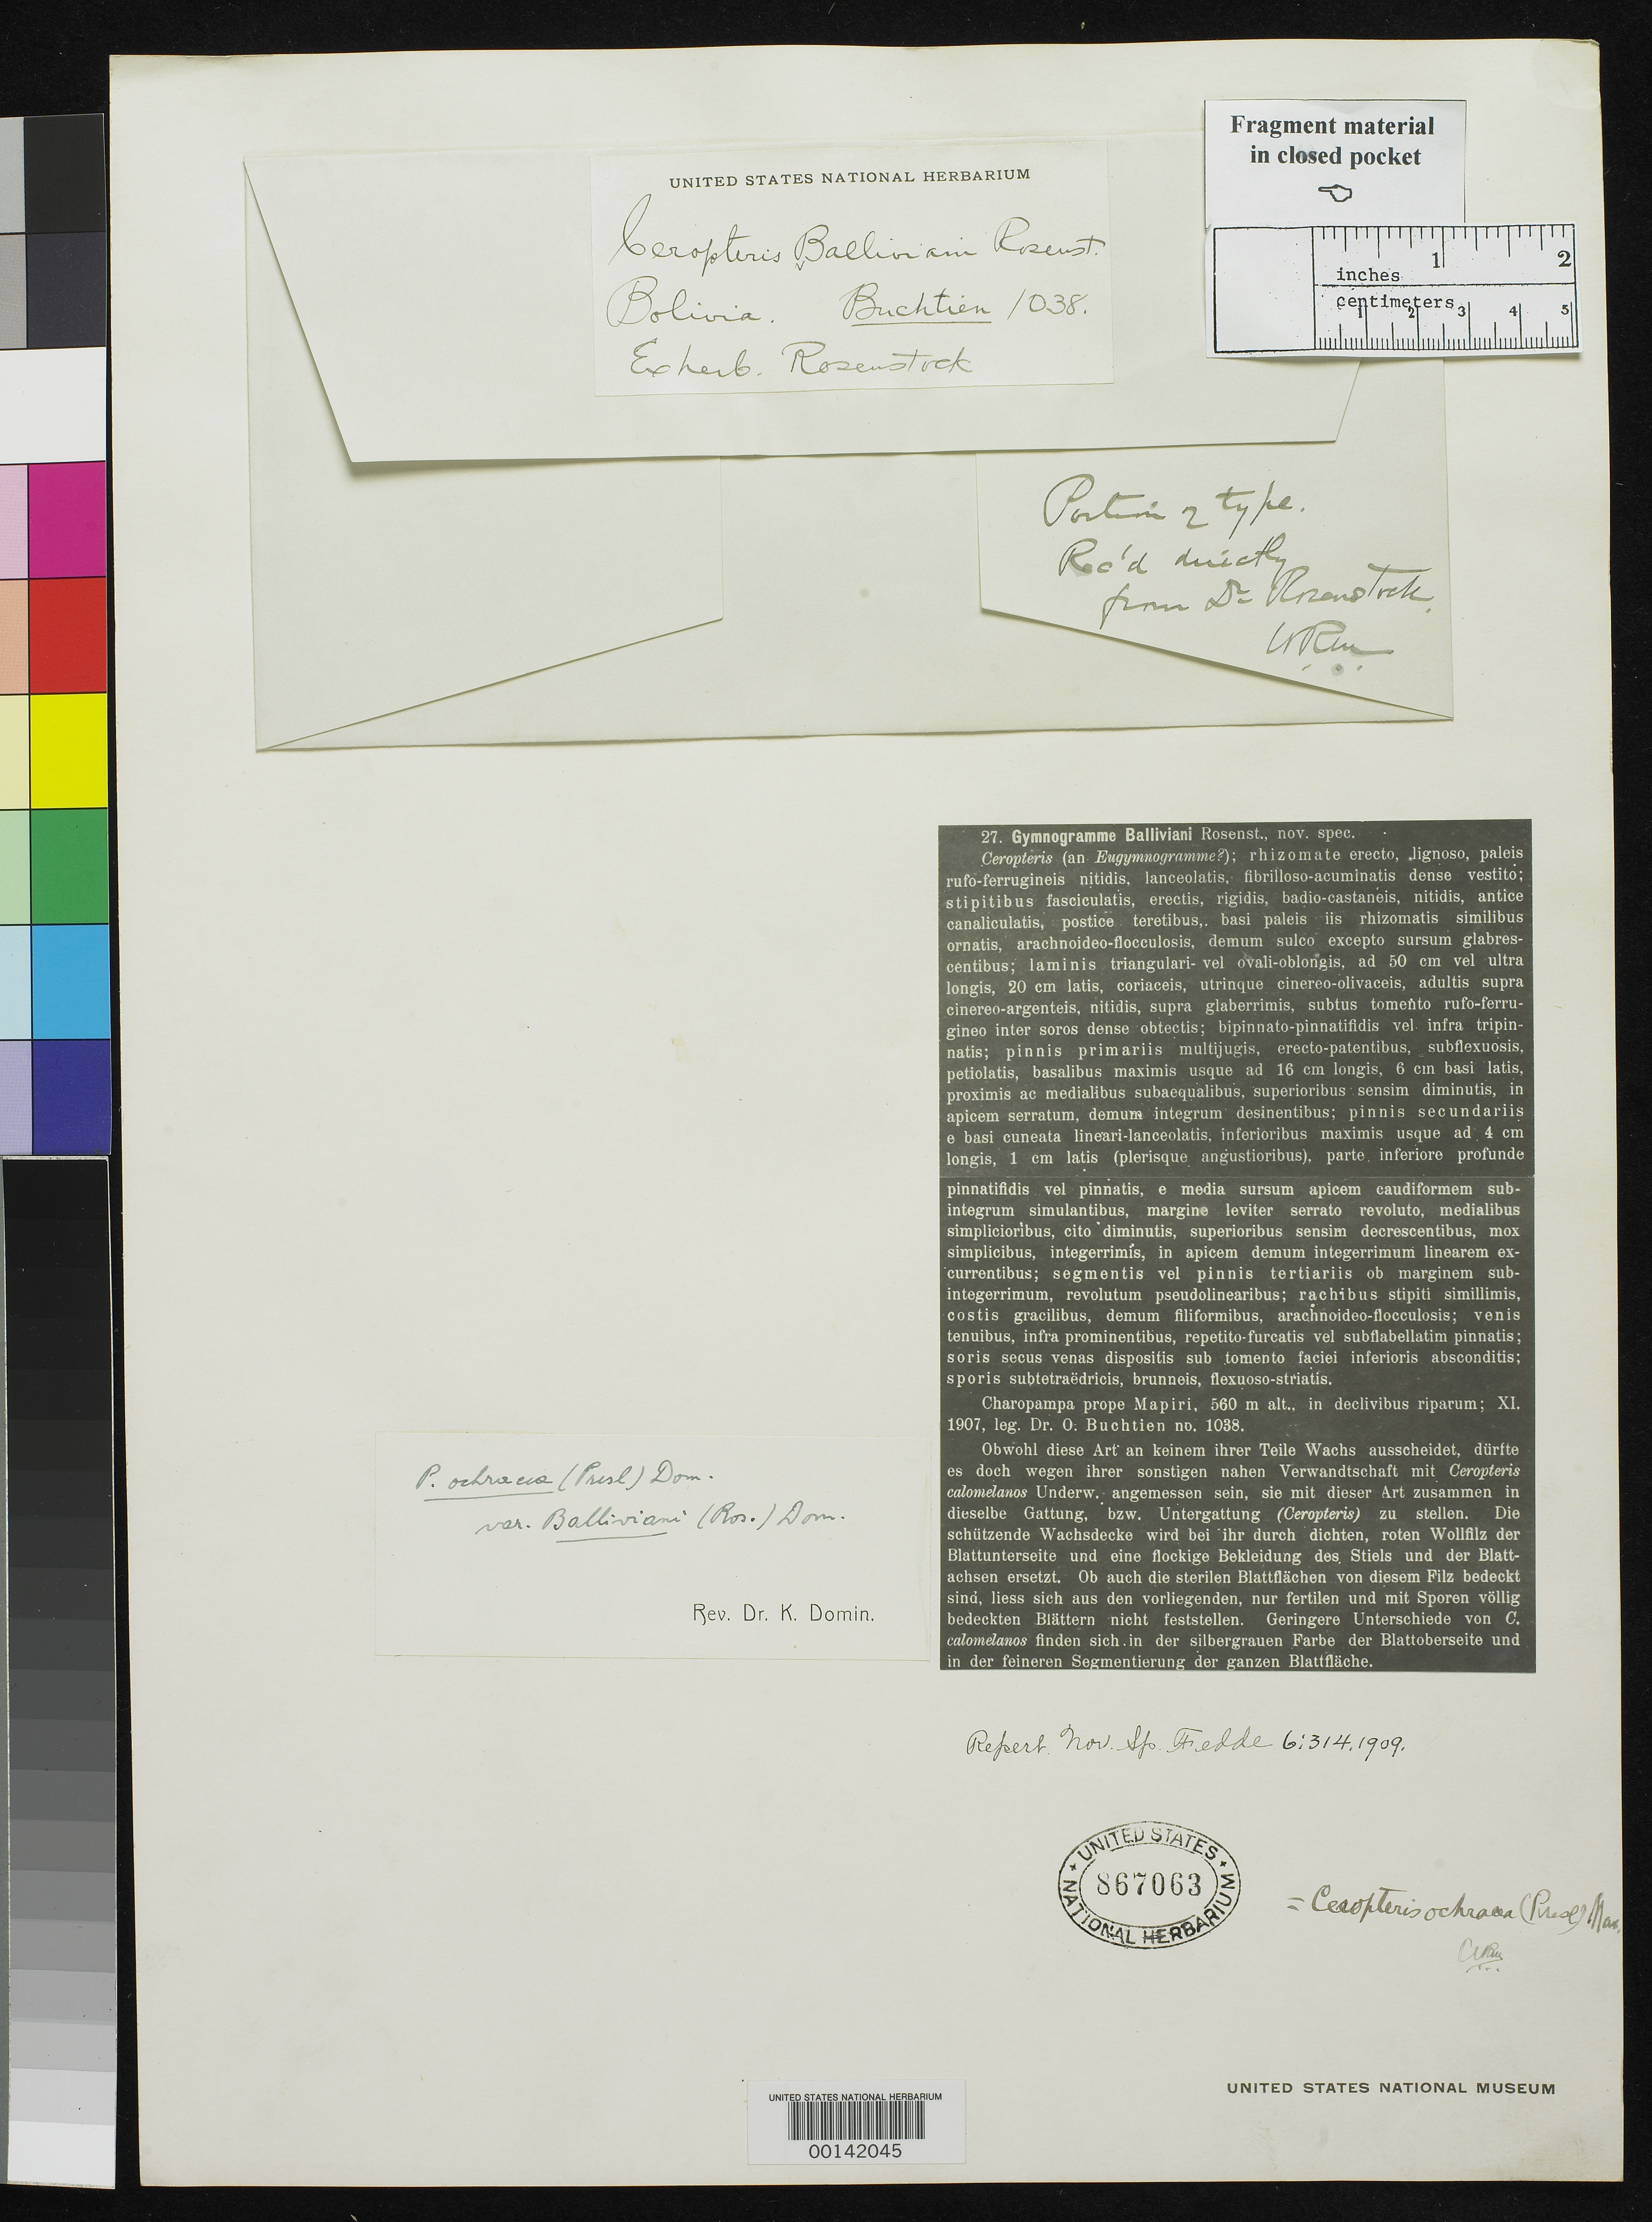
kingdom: Plantae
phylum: Tracheophyta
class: Polypodiopsida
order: Polypodiales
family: Pteridaceae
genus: Gymnogramma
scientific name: Gymnogramma balliviani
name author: Rosenst.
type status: Isotype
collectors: O. Buchtien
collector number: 1038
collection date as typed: Nov 1907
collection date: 1907-11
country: Bolivia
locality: Mapiri.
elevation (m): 560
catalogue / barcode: US 867063